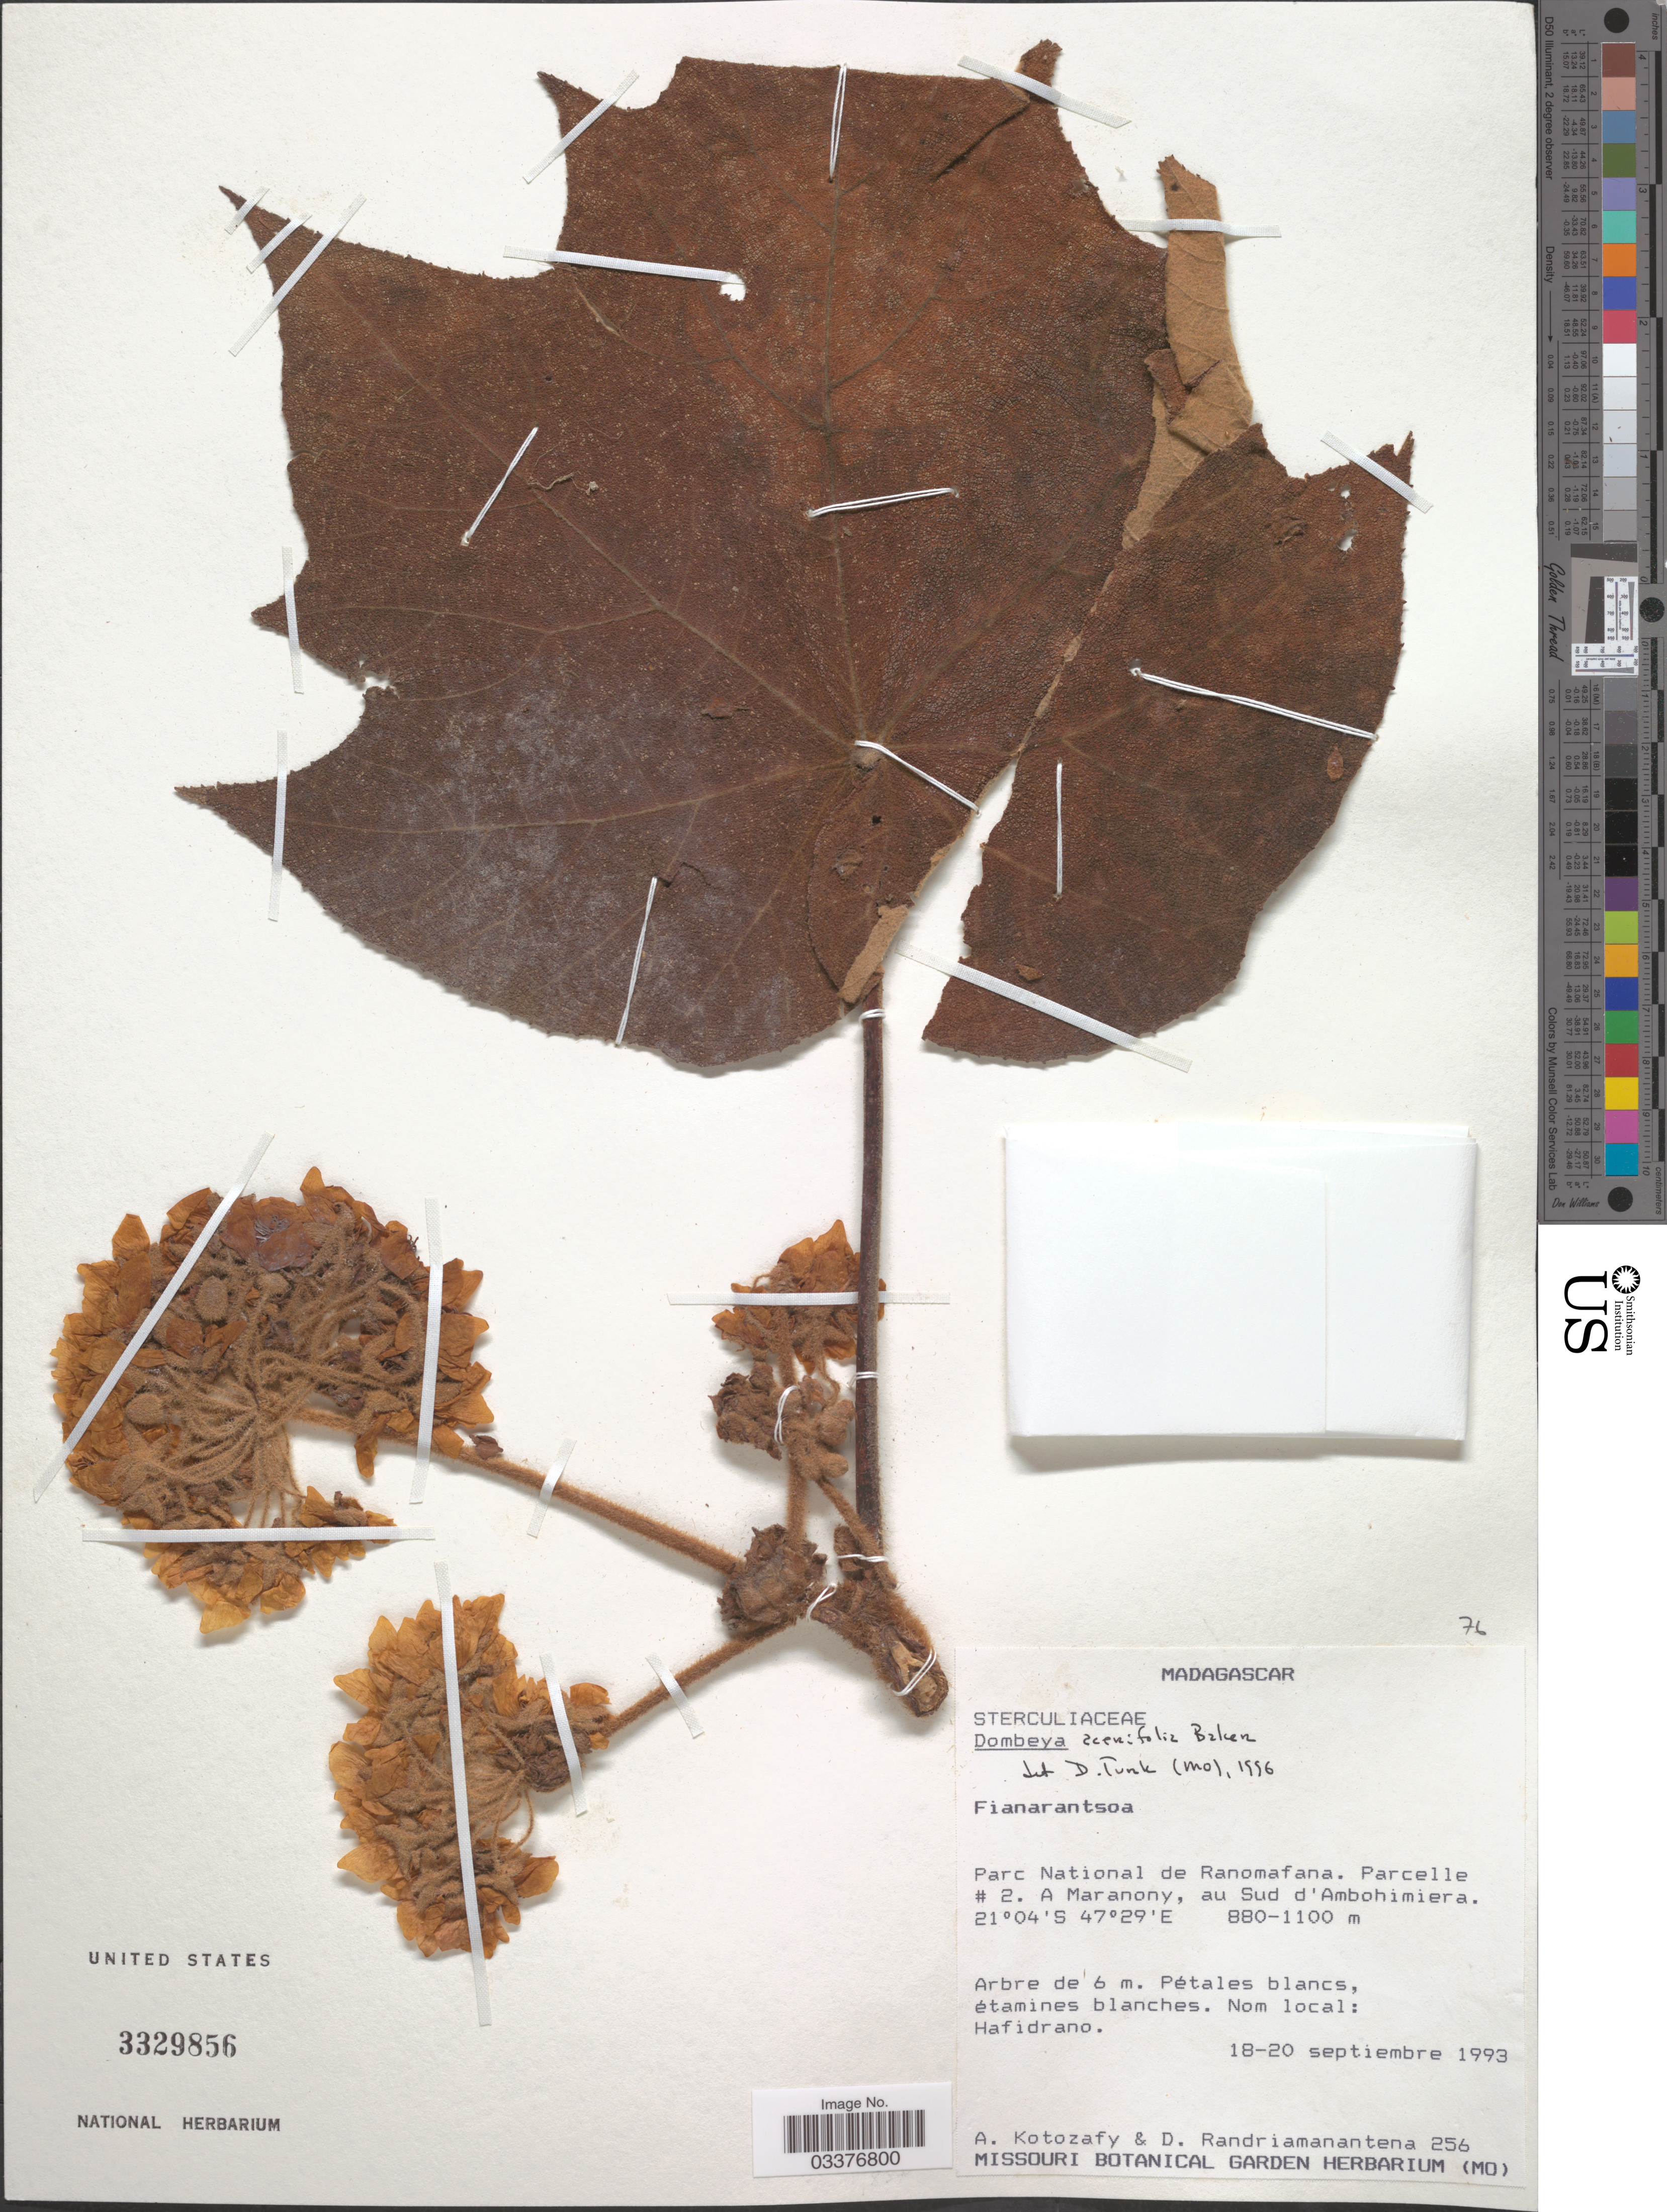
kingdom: Plantae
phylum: Tracheophyta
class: Magnoliopsida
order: Malvales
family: Malvaceae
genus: Dombeya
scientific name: Dombeya acerifolia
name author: (L.) Gaertn.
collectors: A. Kotozafy & D. Randriamanantena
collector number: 256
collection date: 1993-09-18/1993-09-20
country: Madagascar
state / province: Vatovavy Fitovinany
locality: Parc National de Ranomafana. Parcelle # 2. A Maranony, au Sud d'Ambohimiera.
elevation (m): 880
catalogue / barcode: US 3329856